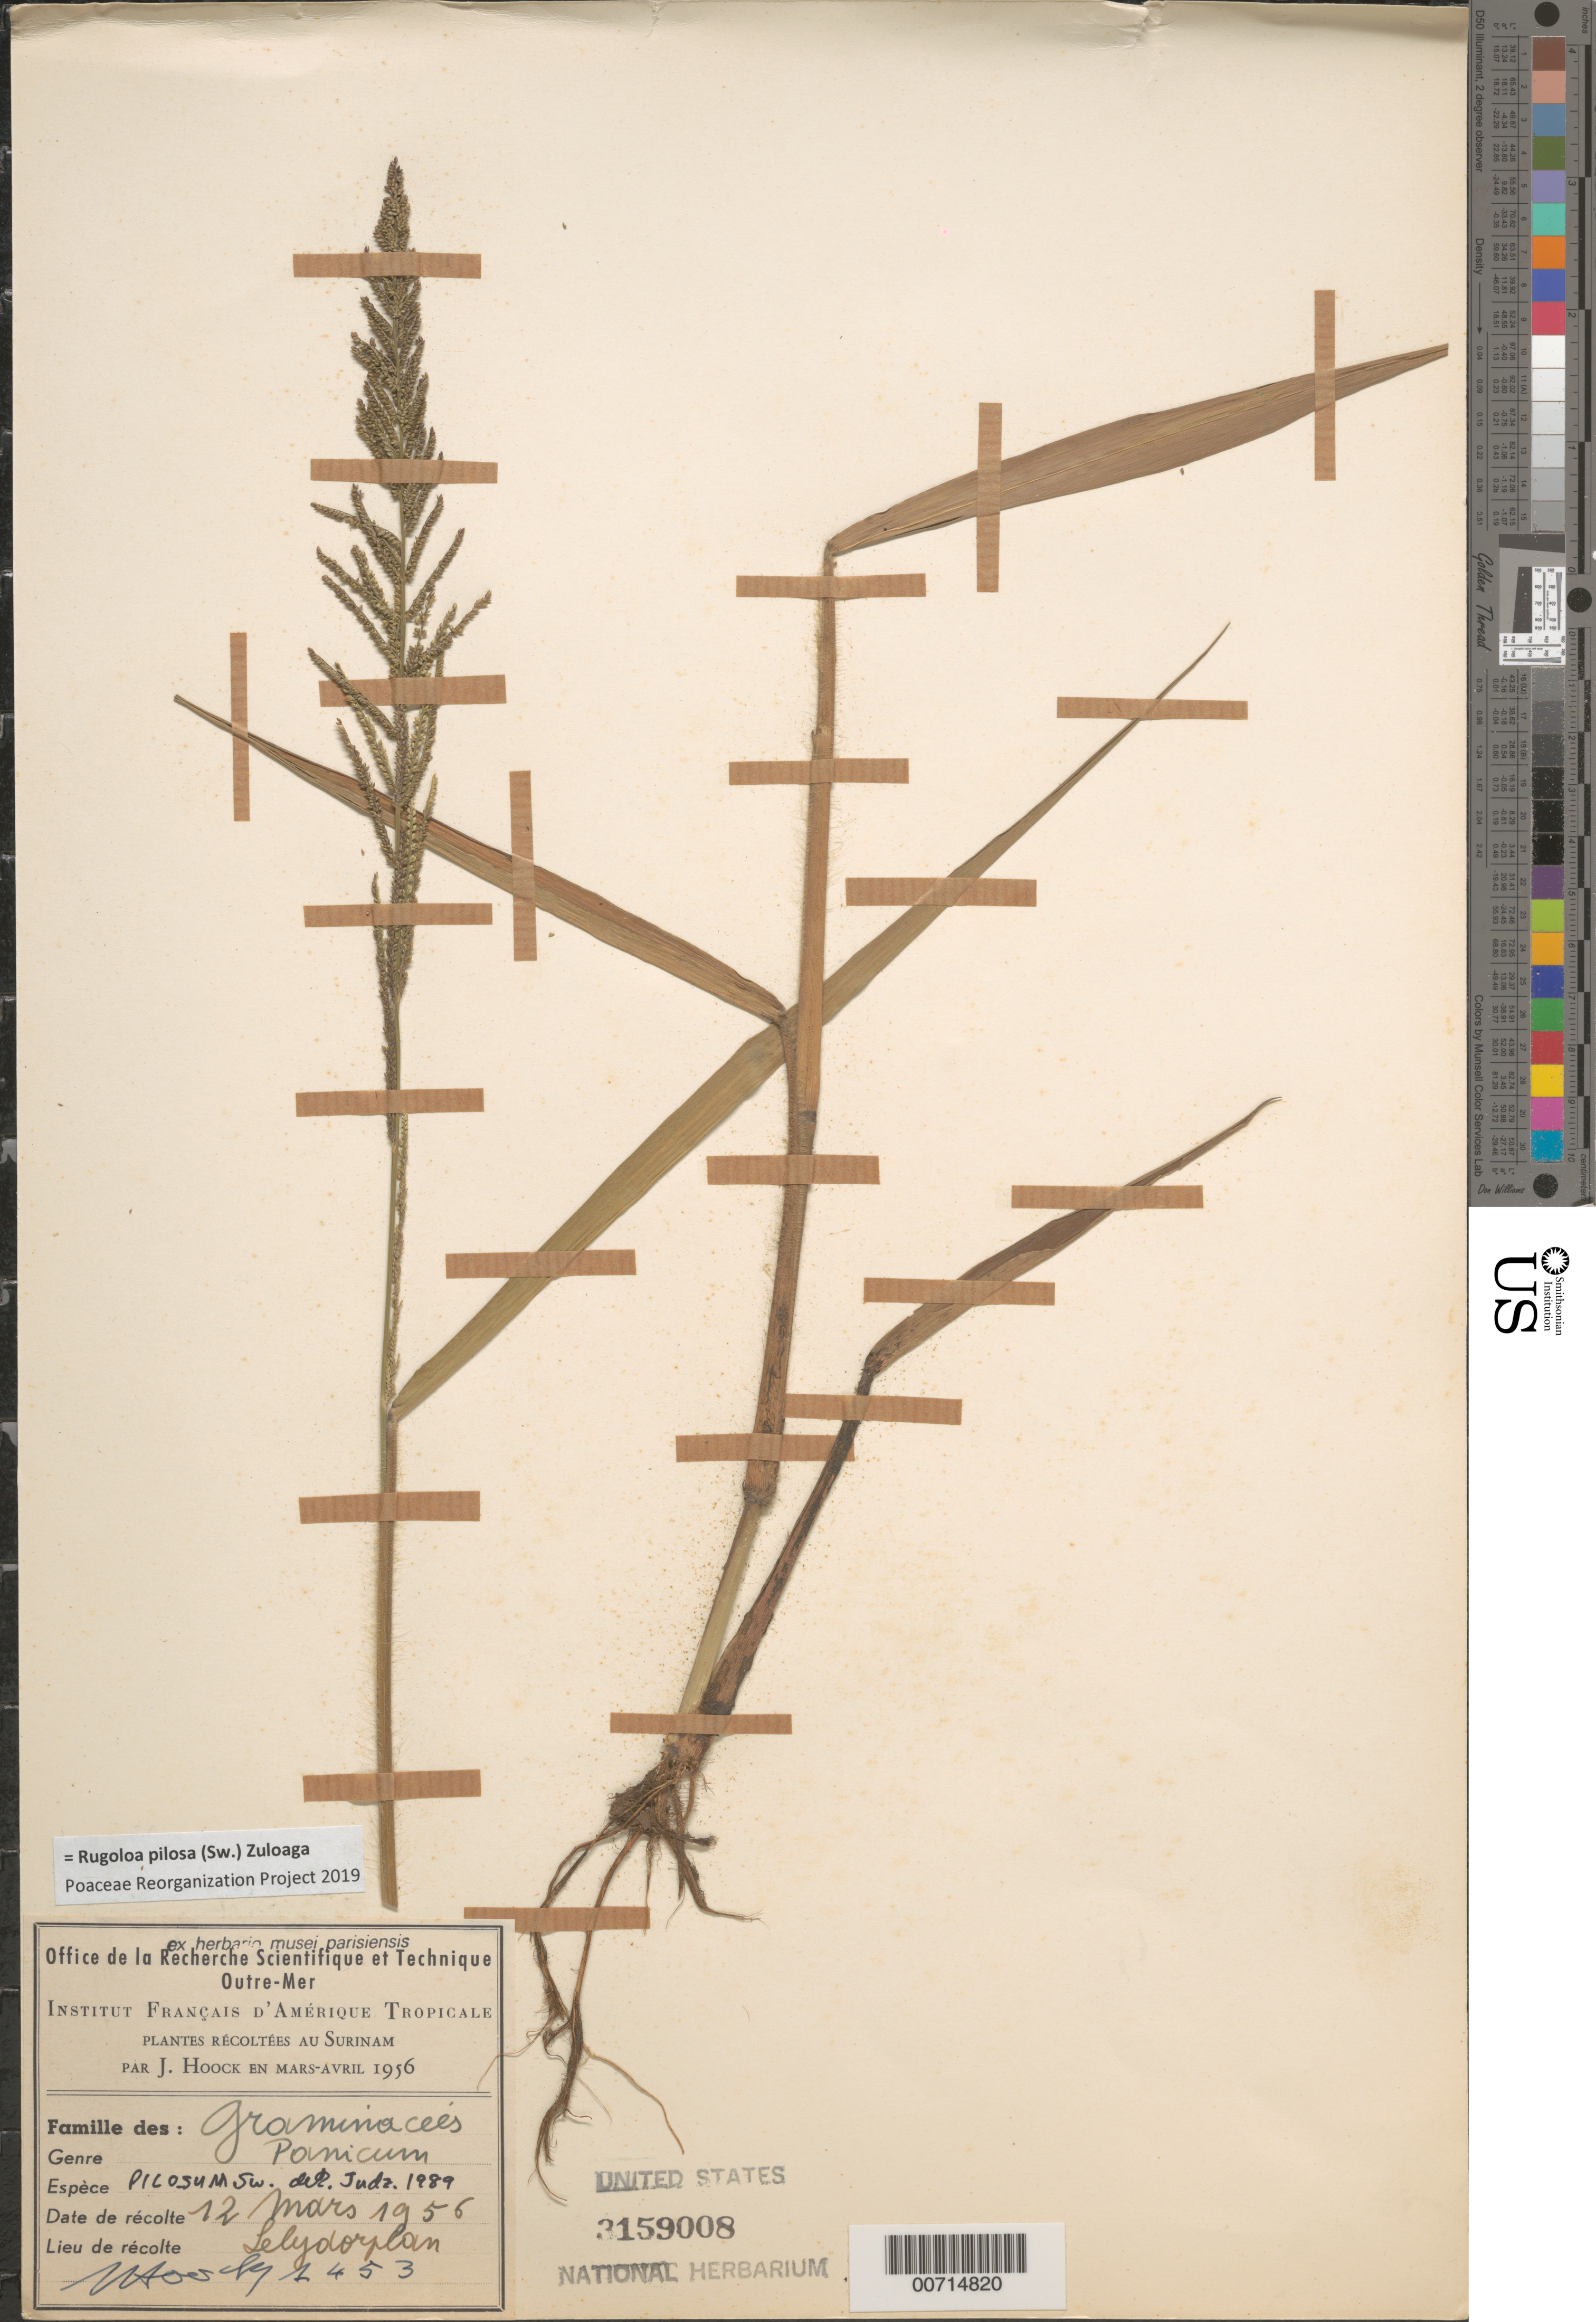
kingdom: Plantae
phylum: Tracheophyta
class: Liliopsida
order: Poales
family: Poaceae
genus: Panicum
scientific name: Panicum pilosum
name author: Sw.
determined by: Judziewicz, E. J.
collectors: J. Hoock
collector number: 1453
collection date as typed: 12-Mar-56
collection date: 1956-03-12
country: Suriname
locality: Lelydorplan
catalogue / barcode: US 3159008